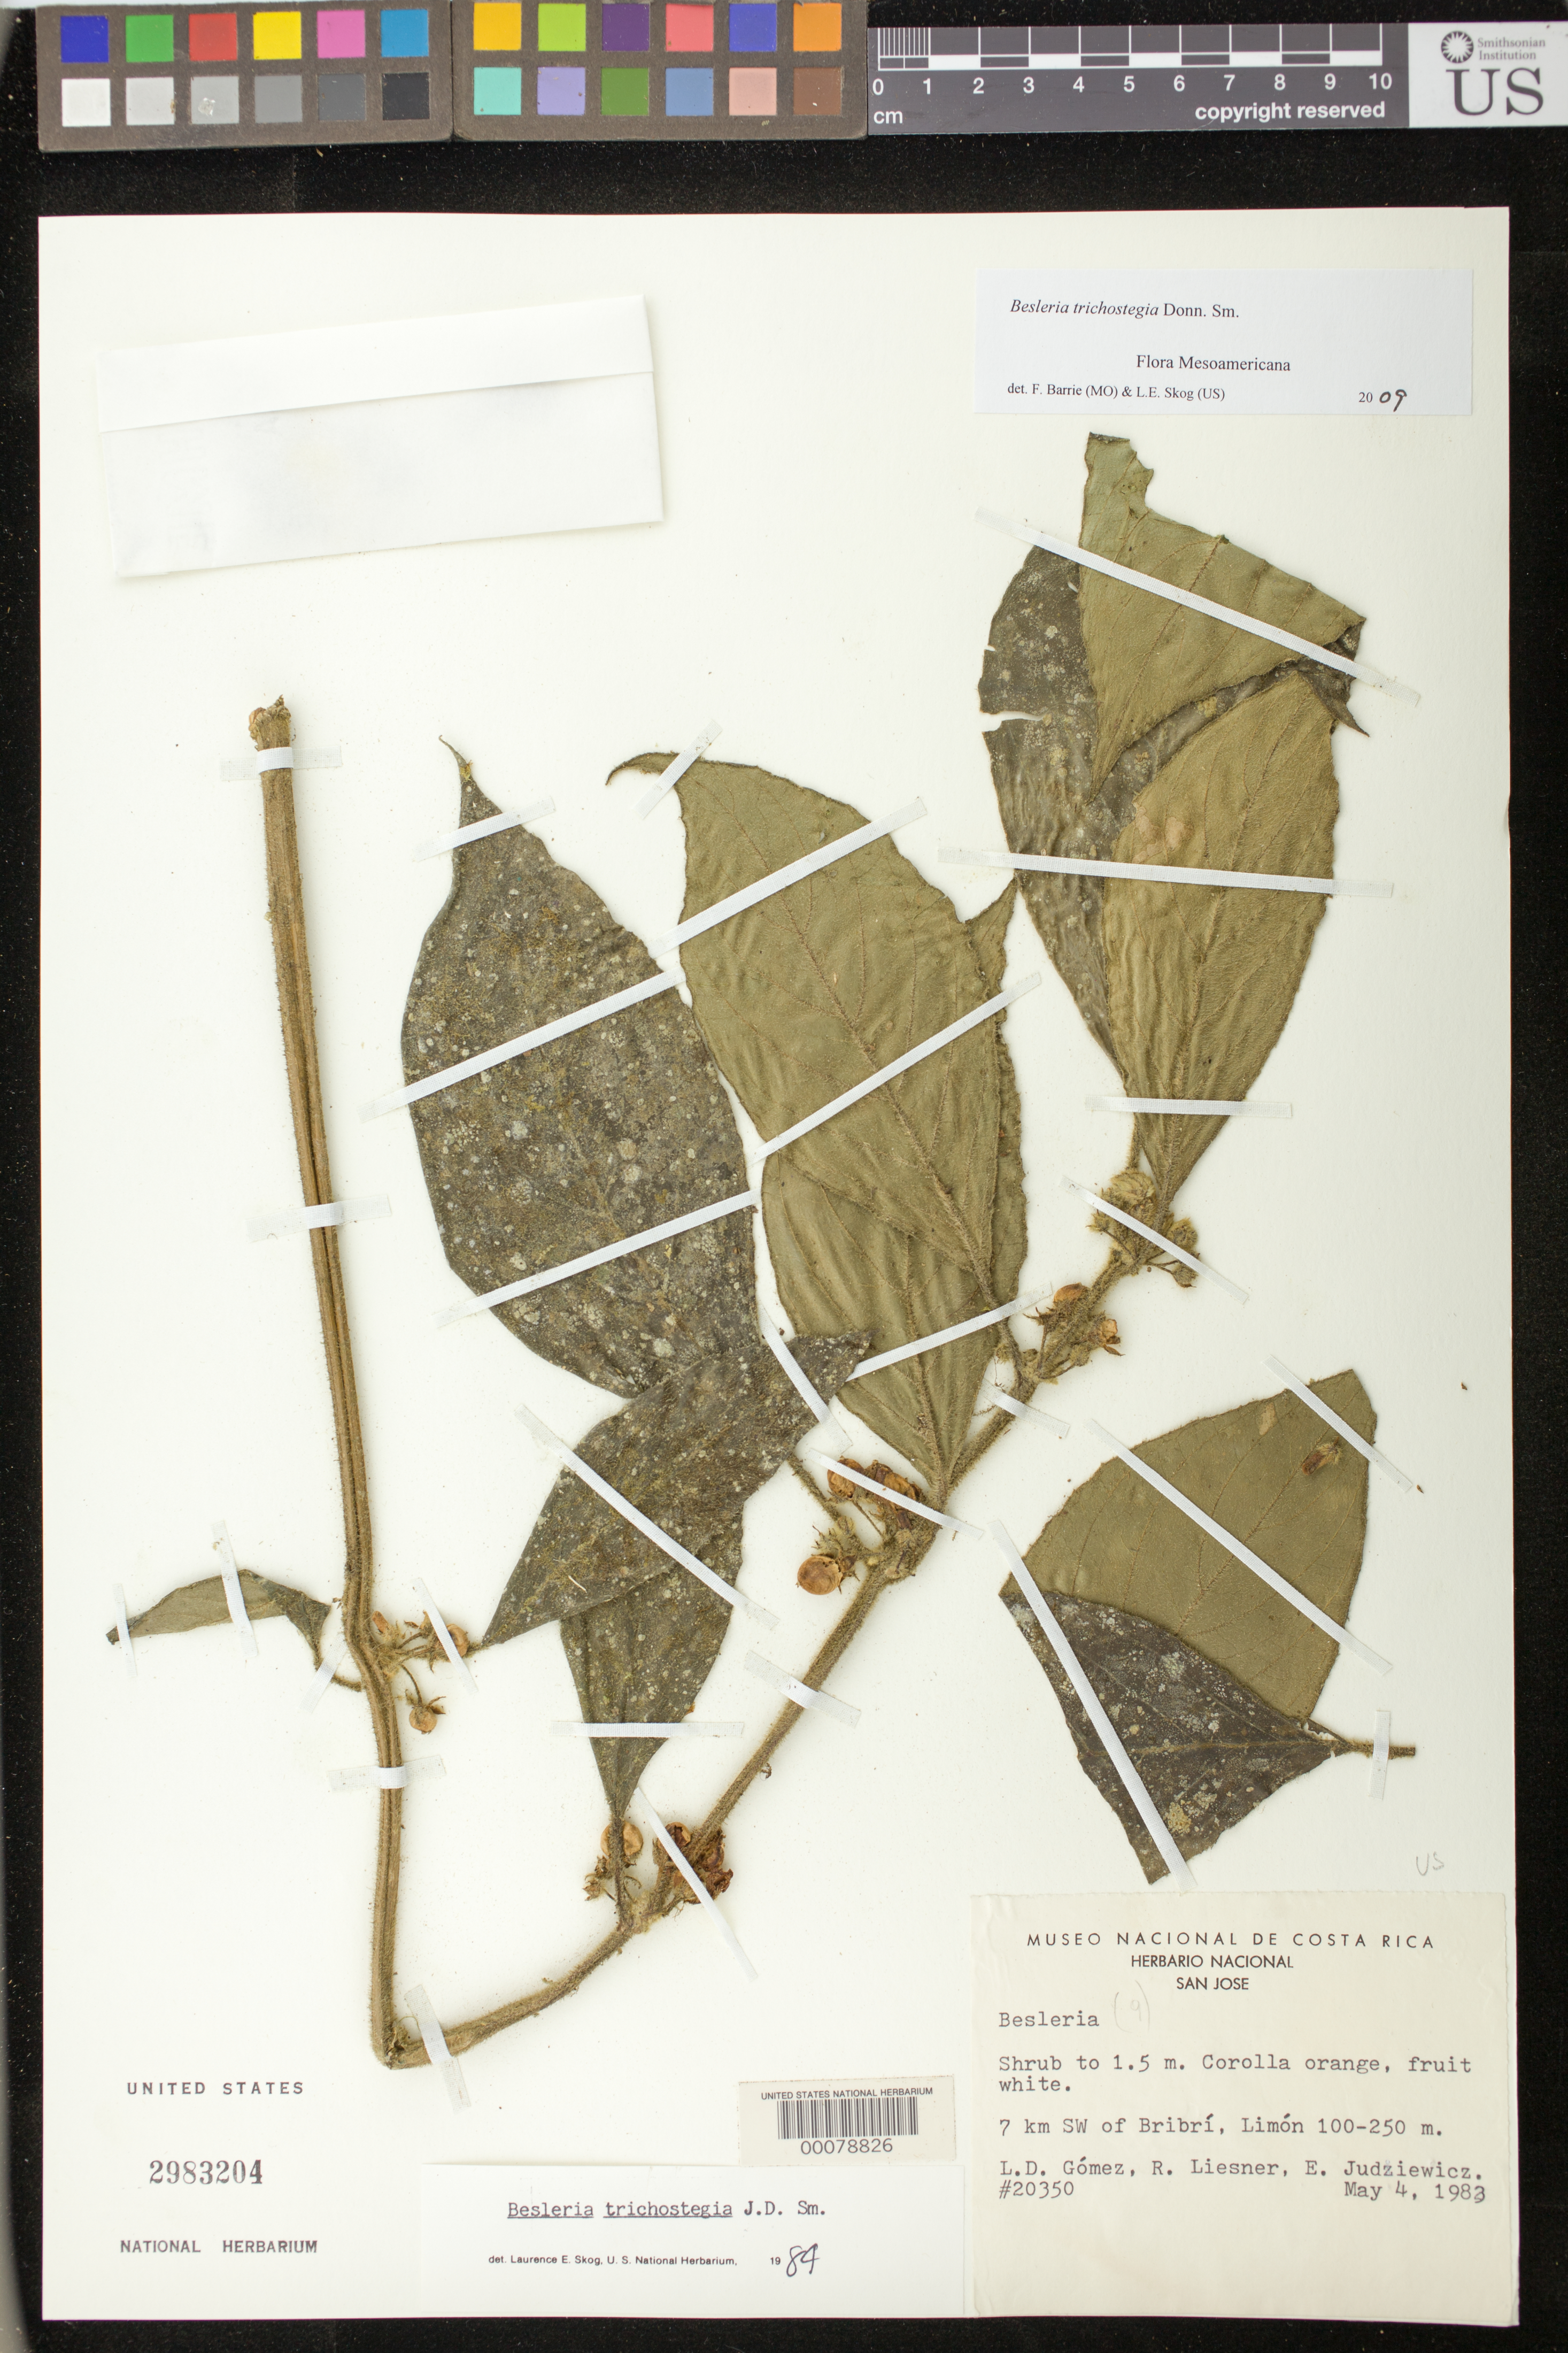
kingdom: Plantae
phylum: Tracheophyta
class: Magnoliopsida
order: Lamiales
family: Gesneriaceae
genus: Besleria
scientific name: Besleria trichostegia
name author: Donn. Sm.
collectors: L. D. Gómez, R. L. Liesner & E. J. Judziewicz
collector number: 20350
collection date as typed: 04 May 1983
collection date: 1983-05-04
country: Costa Rica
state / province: Limón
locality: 7 km SW of Bribri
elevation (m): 100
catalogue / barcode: US 2983204